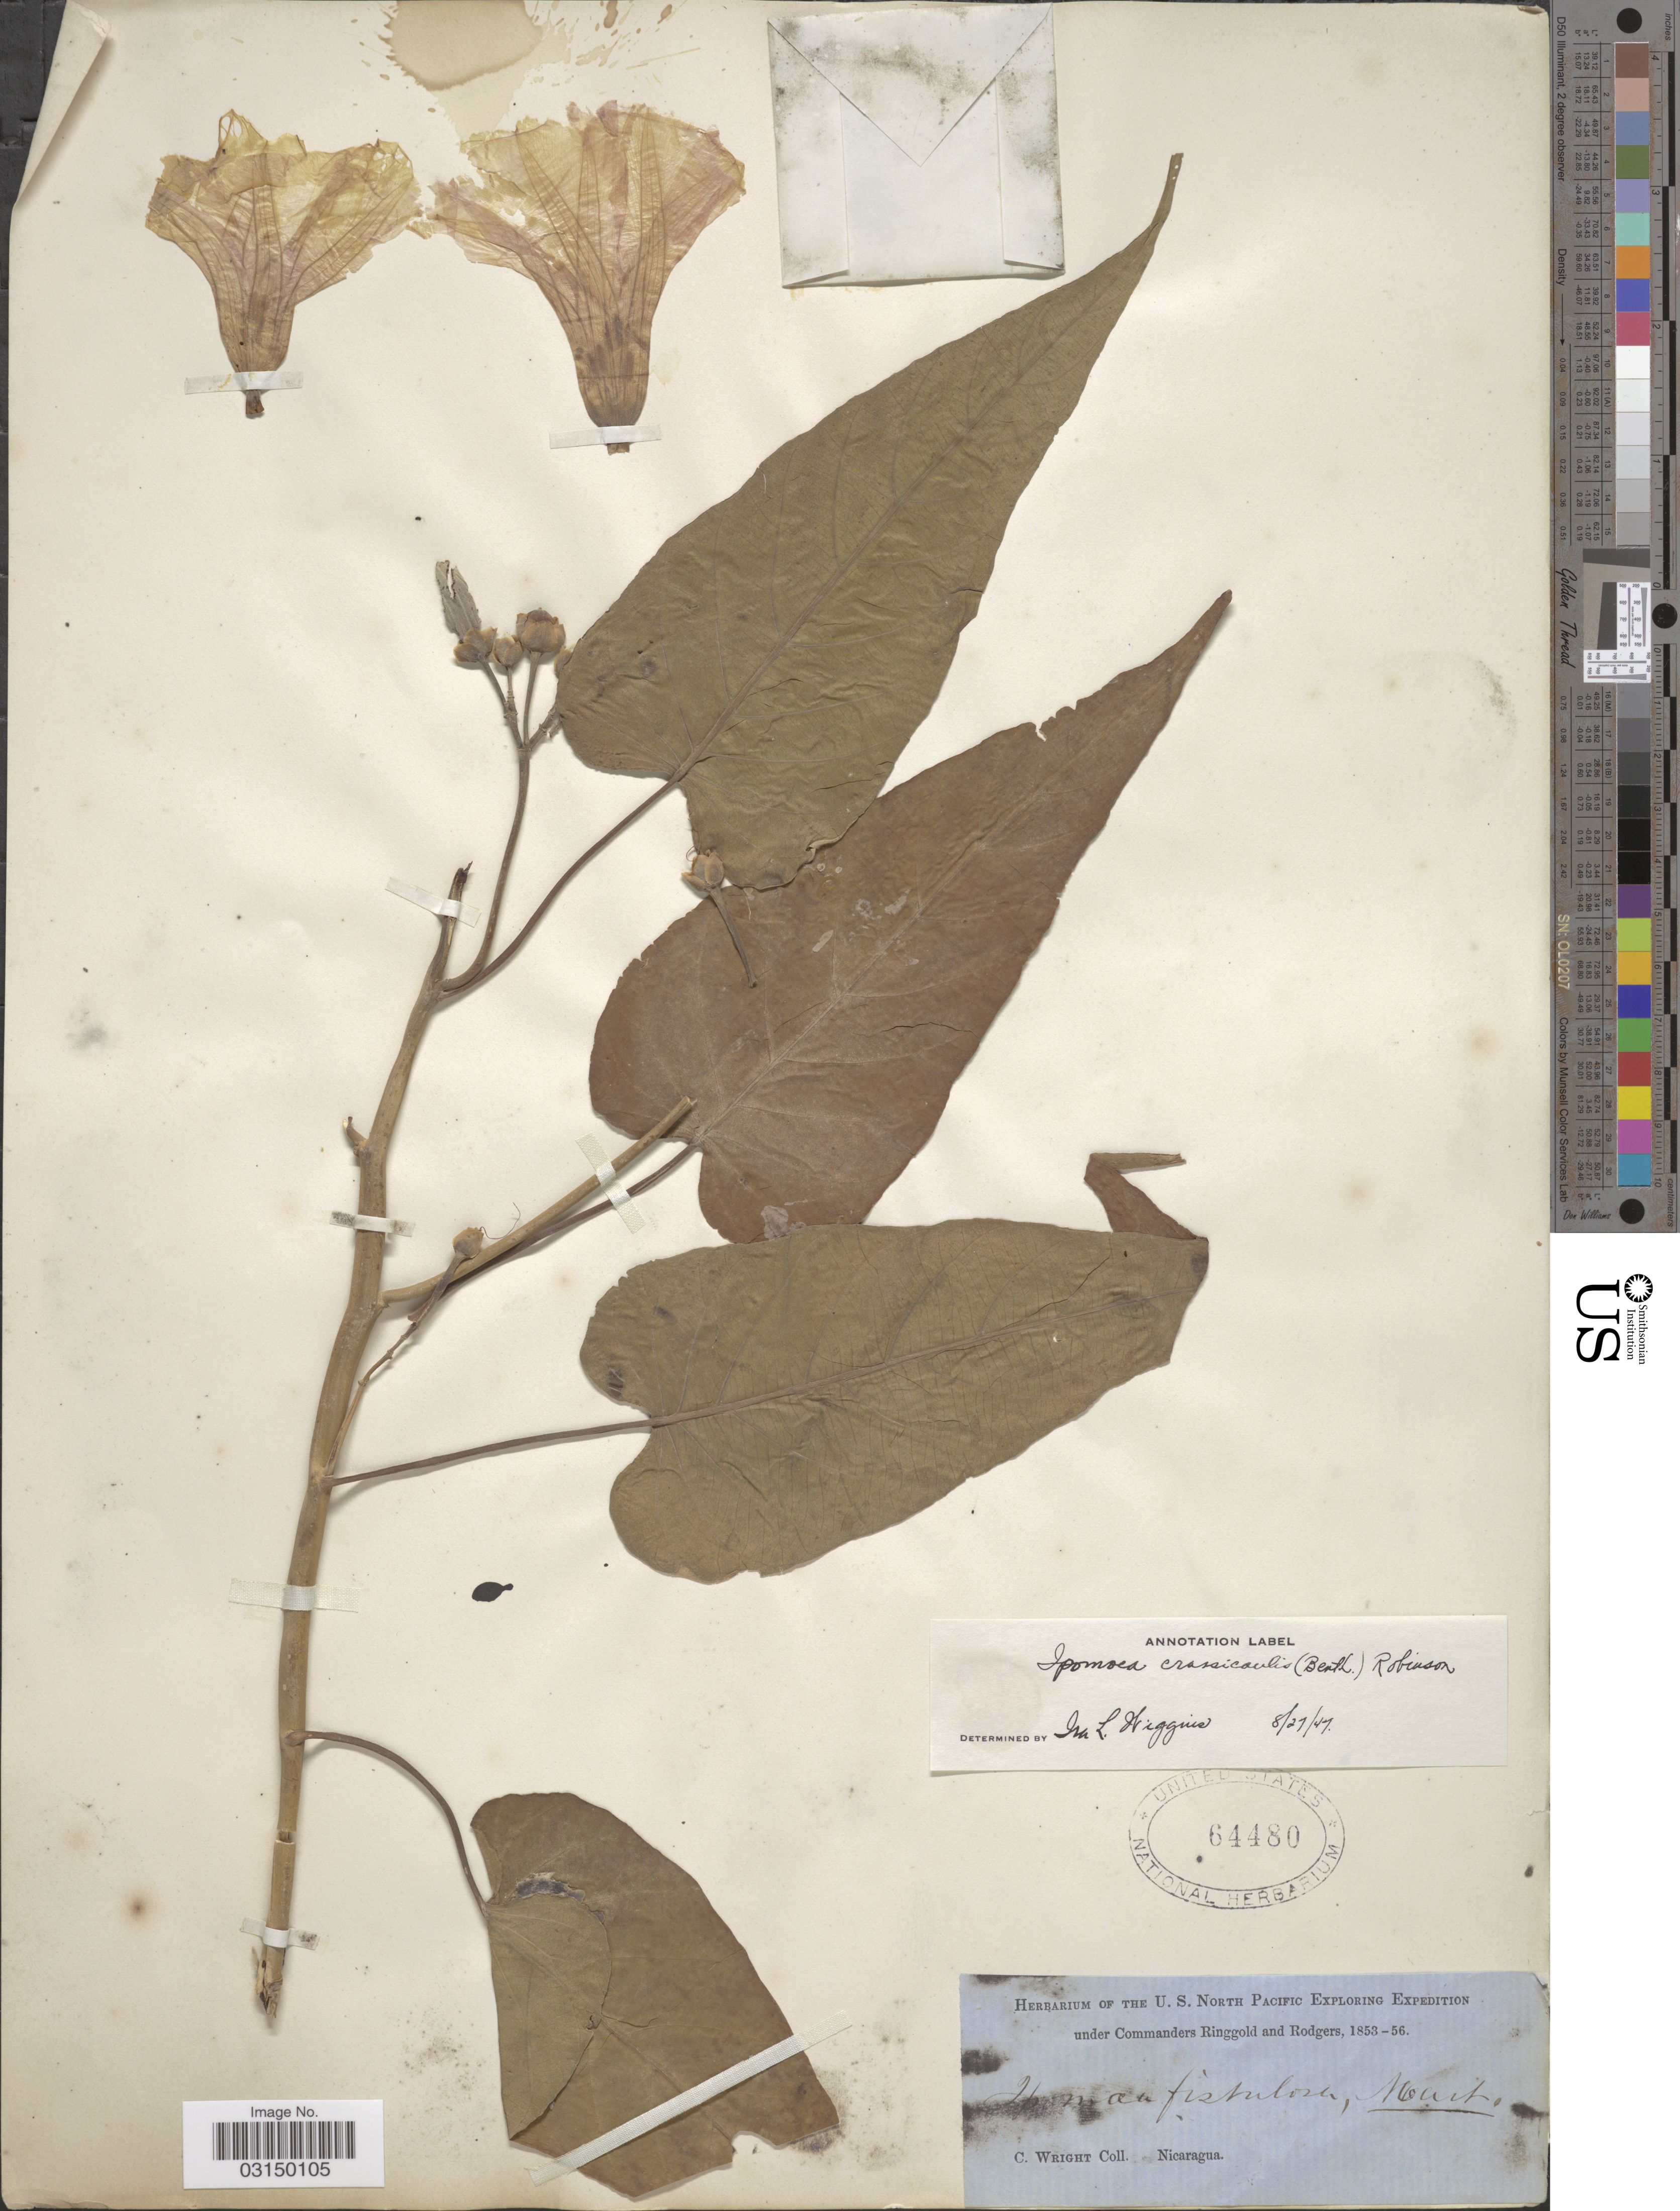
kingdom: Plantae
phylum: Tracheophyta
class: Magnoliopsida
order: Solanales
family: Convolvulaceae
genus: Ipomoea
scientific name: Ipomoea carnea subsp. fistulosa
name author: (Mart. ex Choisy) D.F. Austin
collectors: C. Wright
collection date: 1853/1856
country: Nicaragua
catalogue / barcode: US 64480